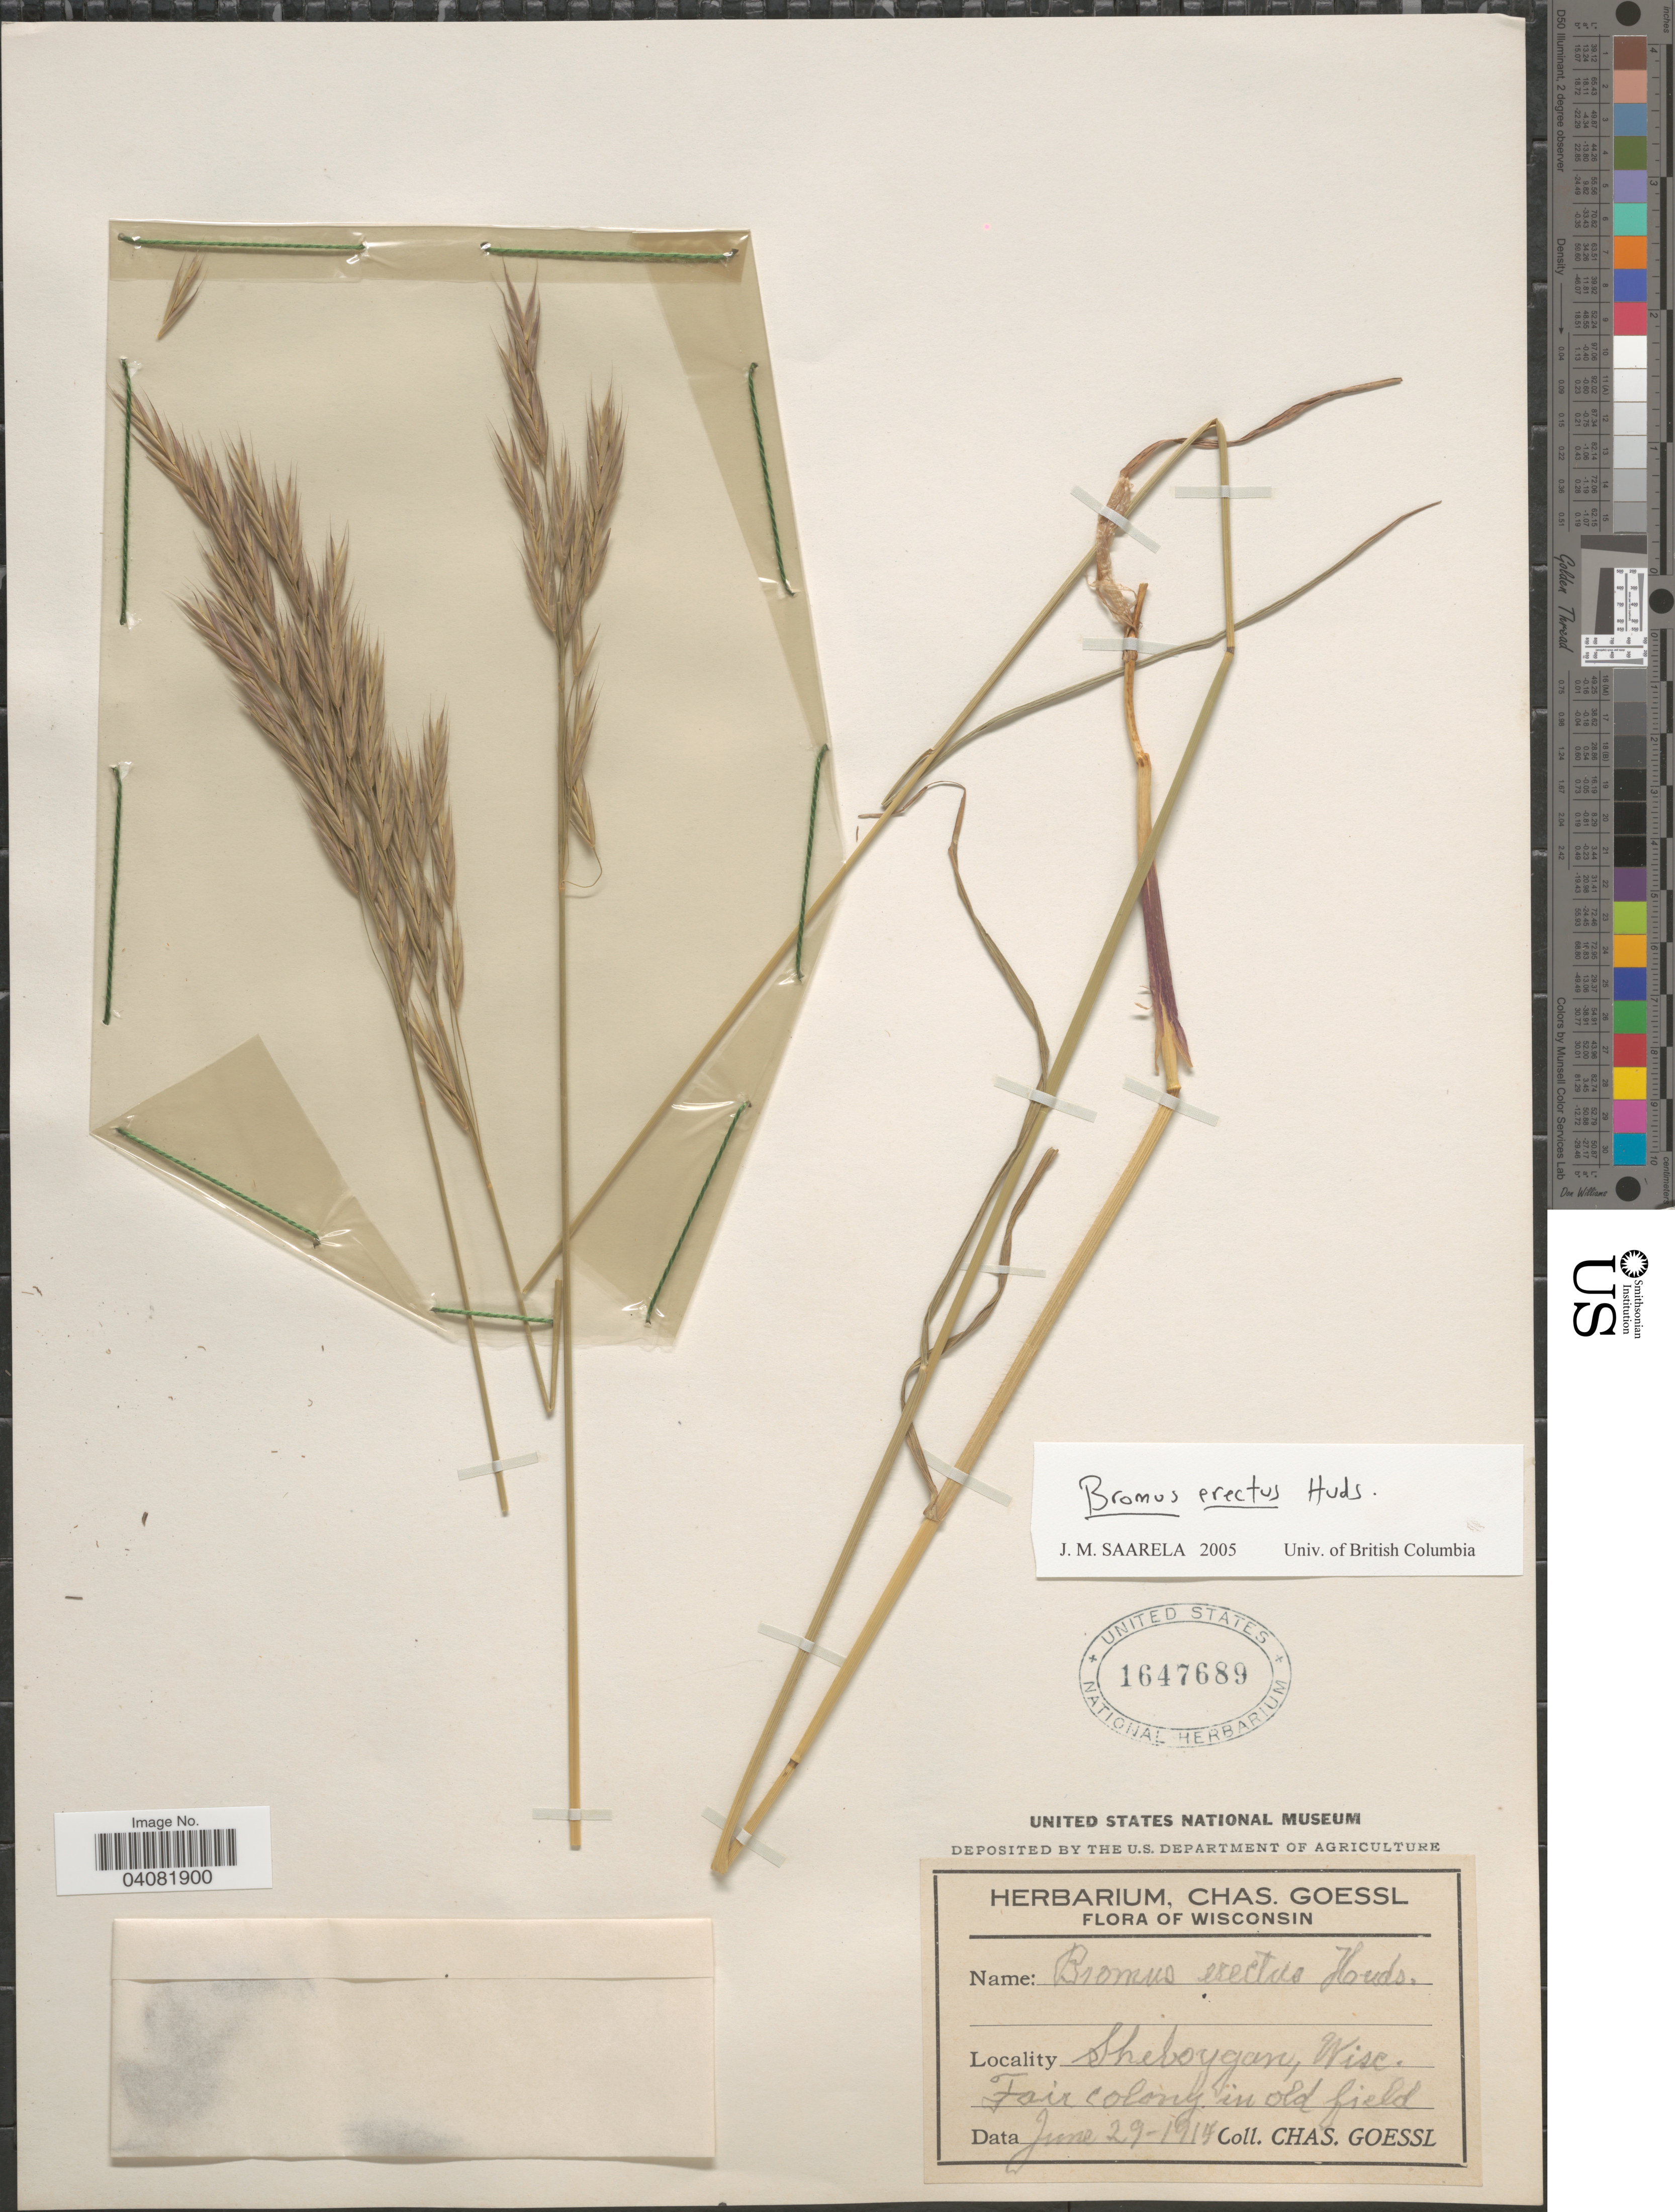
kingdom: Plantae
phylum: Tracheophyta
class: Liliopsida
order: Poales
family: Poaceae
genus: Bromus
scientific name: Bromus erectus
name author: Huds.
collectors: C. Goessl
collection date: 1914-06-29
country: United States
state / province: Wisconsin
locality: Sheboygan. Fair colony in old field.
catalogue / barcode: US 1647689